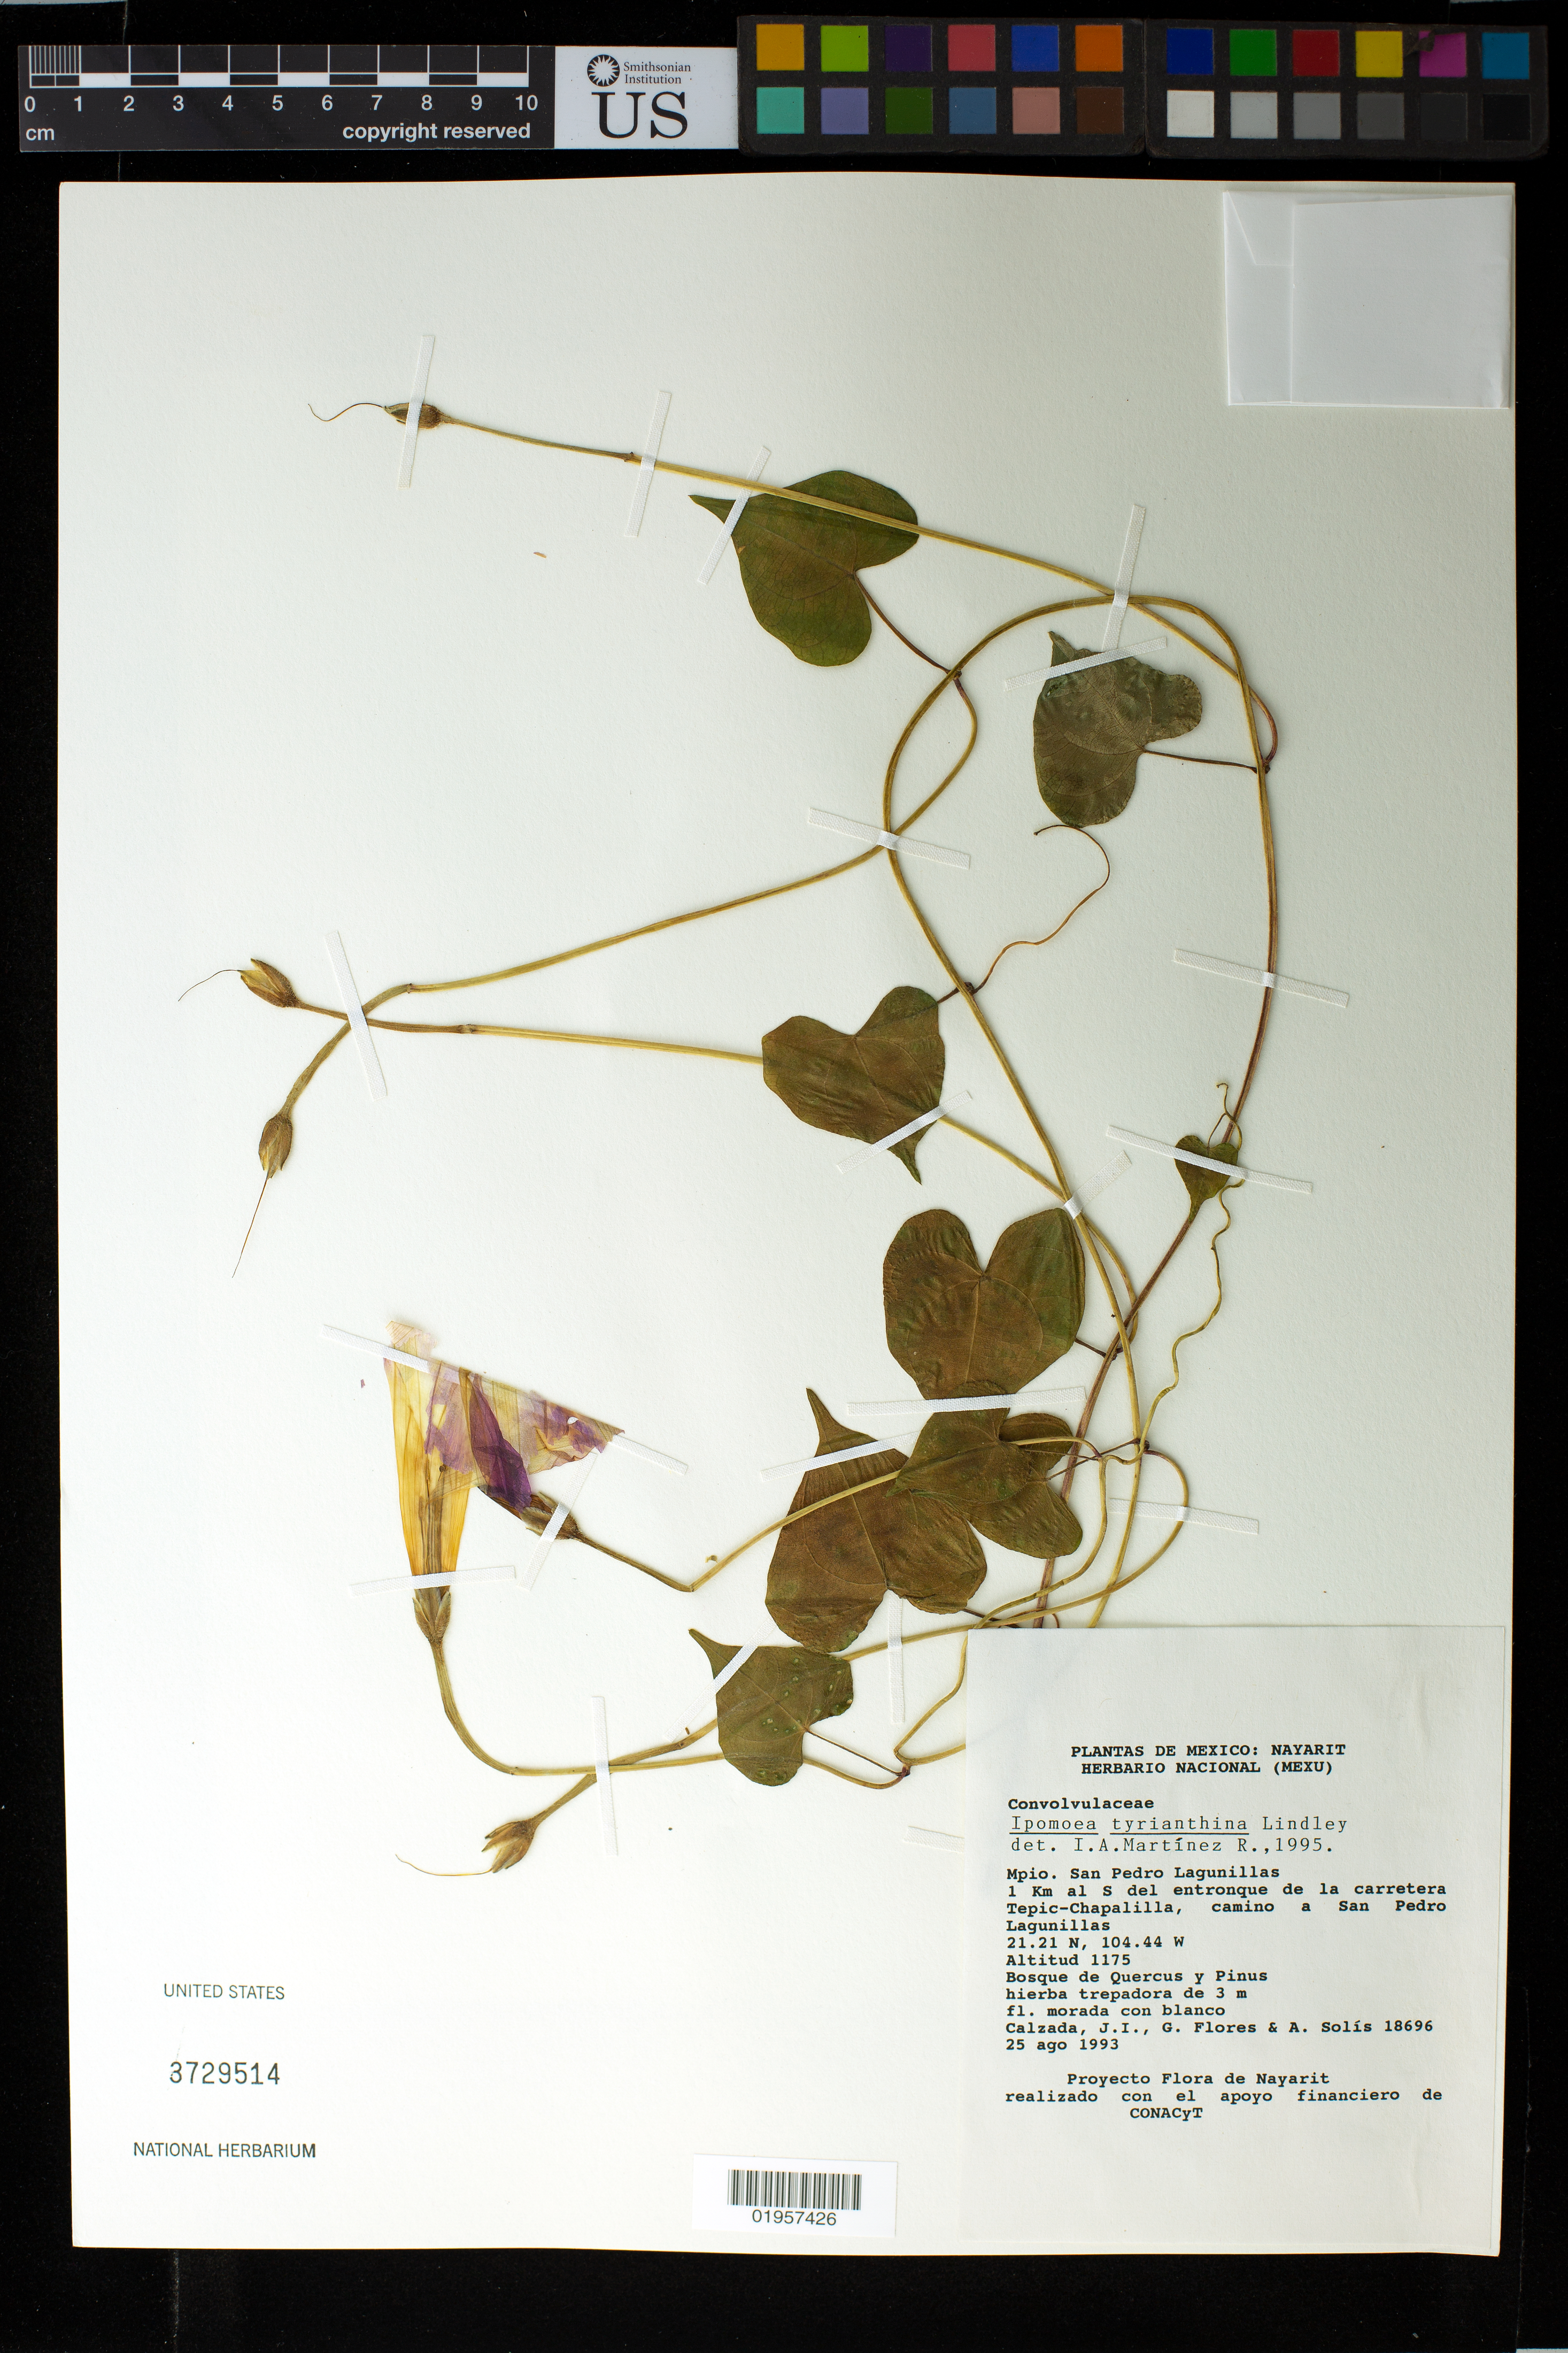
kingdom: Plantae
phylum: Tracheophyta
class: Magnoliopsida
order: Solanales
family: Convolvulaceae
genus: Ipomoea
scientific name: Ipomoea tyrianthina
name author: Lindl.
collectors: J. I. Calzada, G. Flores F. & A. Solís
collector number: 18696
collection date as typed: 25 ago 1993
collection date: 1993-08-25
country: Mexico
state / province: Nayarit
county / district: San Pedro Lagunillas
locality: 1 Km al S del entronque carretera Tepic-Chapalilla, camino a San Pedro Lagunillas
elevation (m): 1175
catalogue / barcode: US 3729514